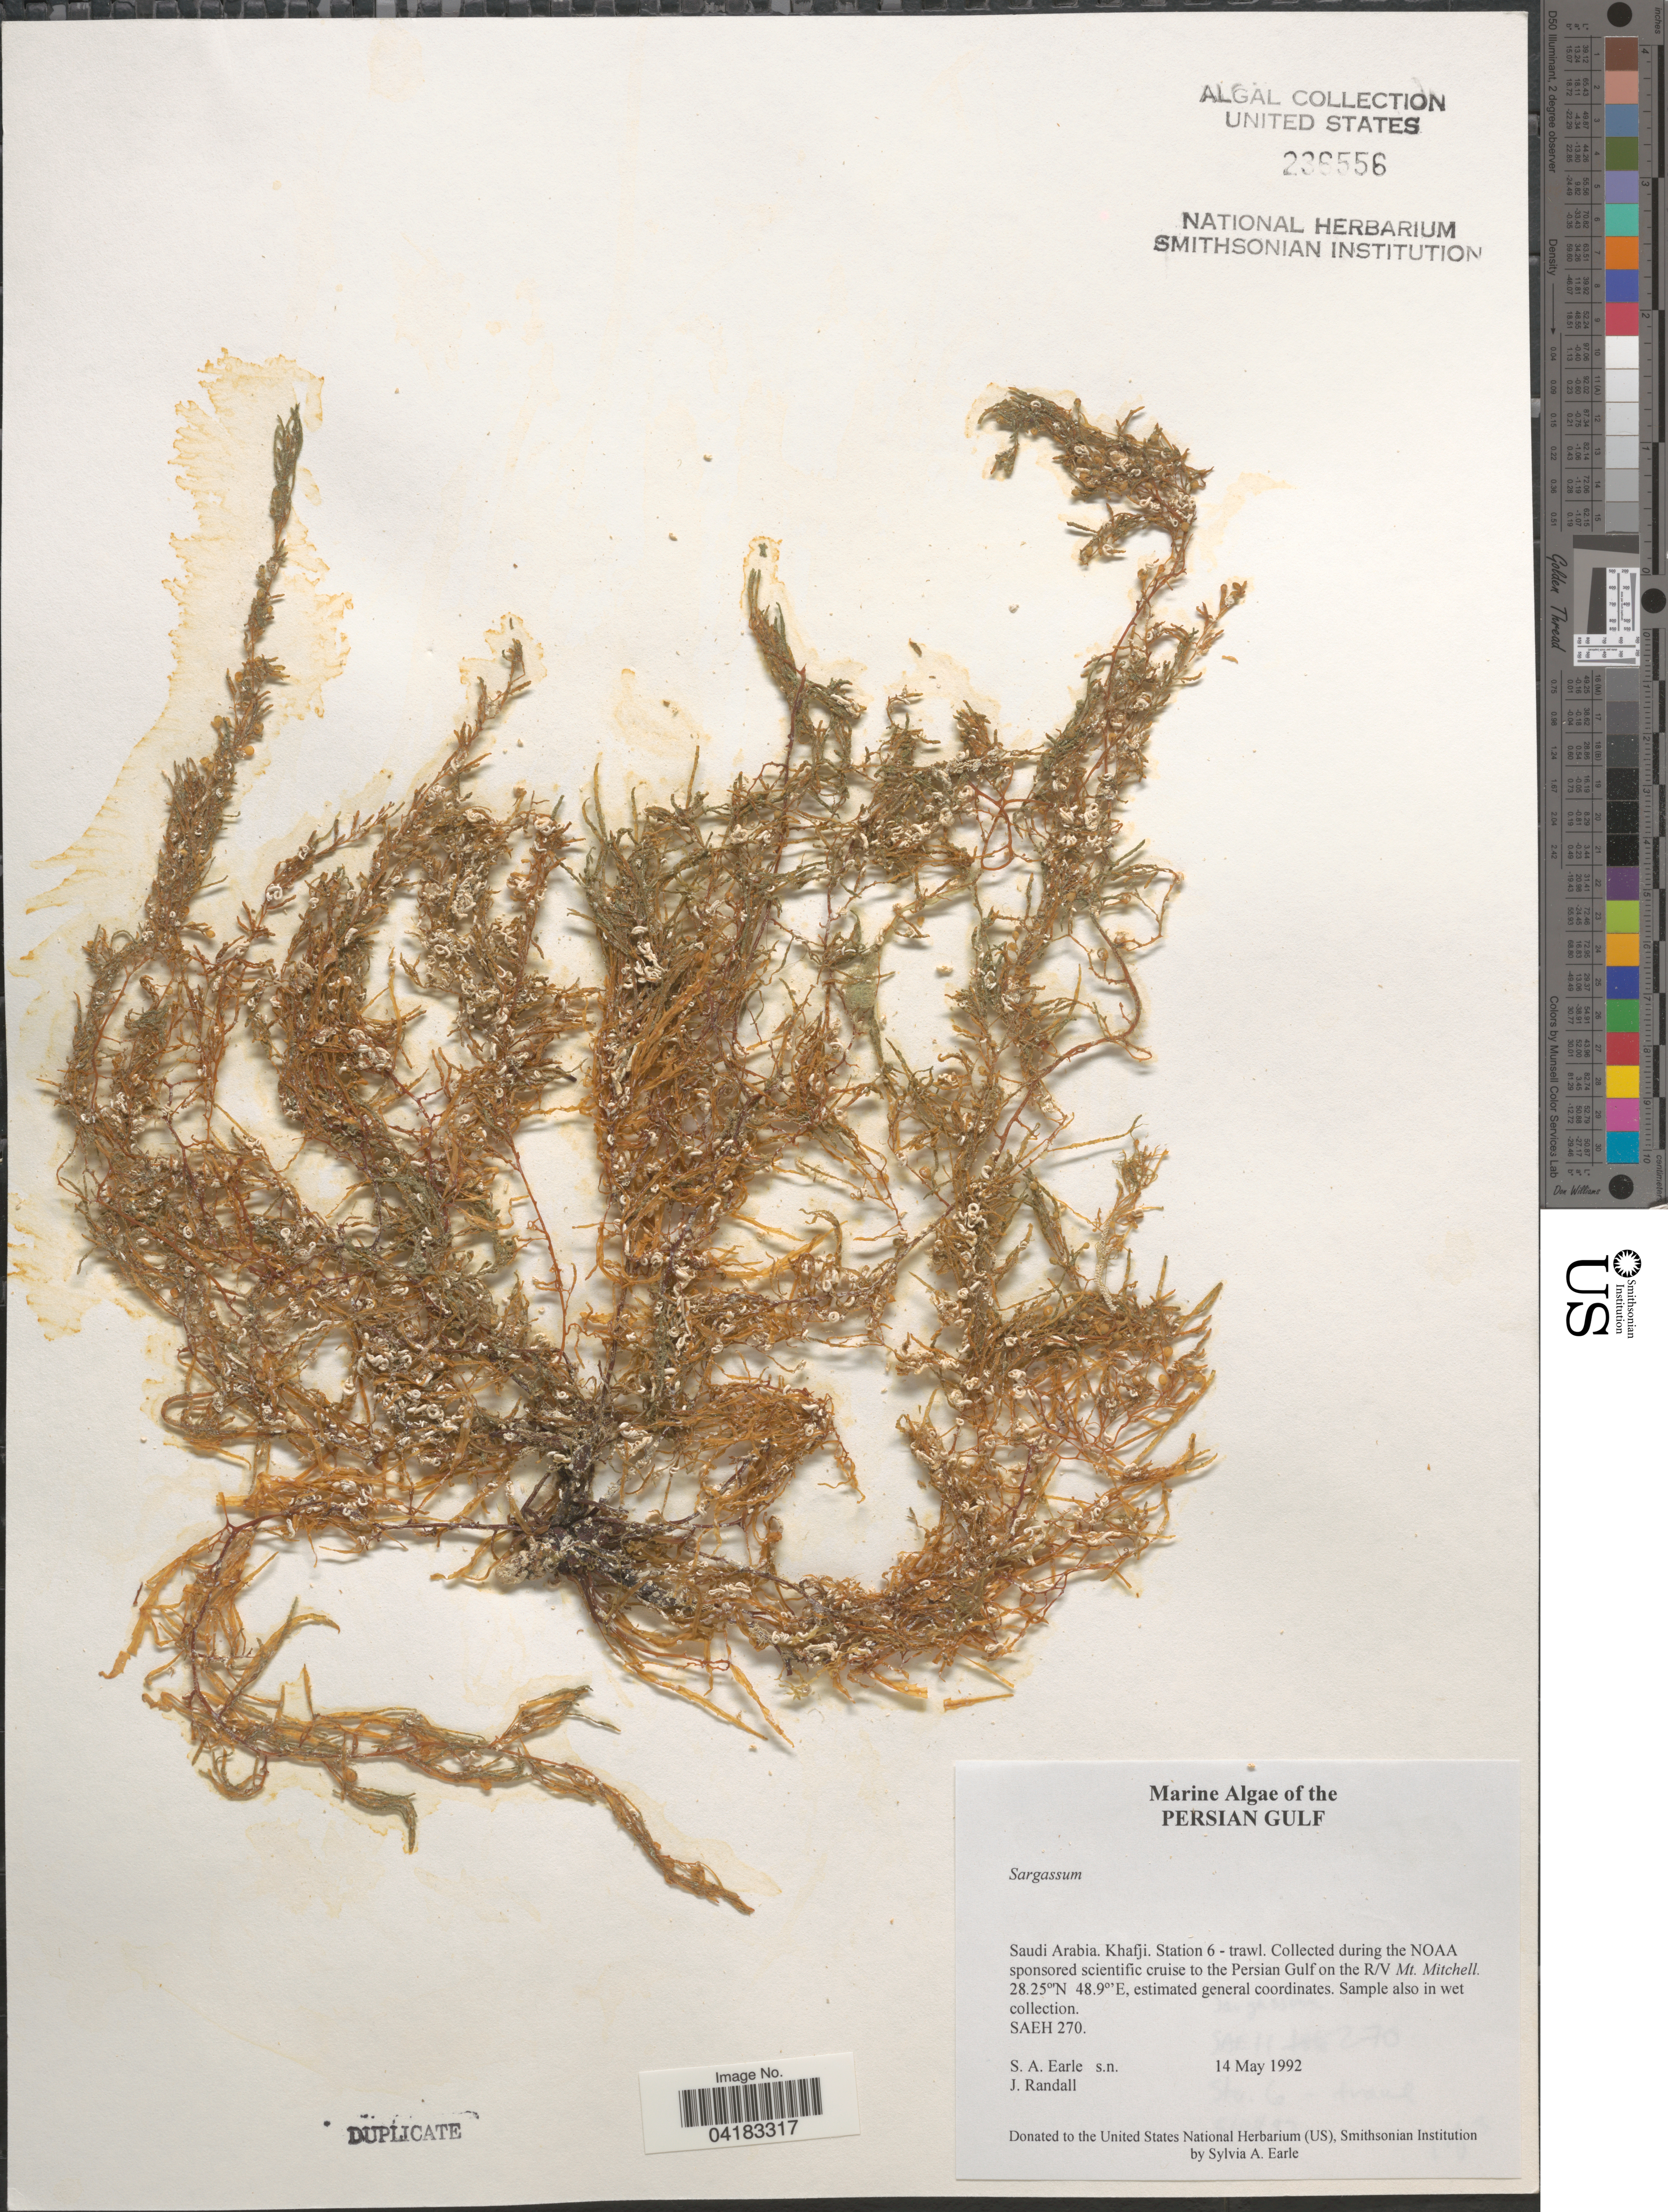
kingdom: Chromista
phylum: Ochrophyta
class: Phaeophyceae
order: Fucales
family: Sargassaceae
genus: Sargassum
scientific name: Sargassum sp.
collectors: S. A. Earle & J. Randall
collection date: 1992-05-14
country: Saudi Arabia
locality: Persian Gulf. Salaman (port). Khafji. Station 6 - trawl. Collected during the NOAA sponsored scientific cruise to the Persian Gulf on the R/V Mt. Mitchell. SAEH 270.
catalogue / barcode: US 236556